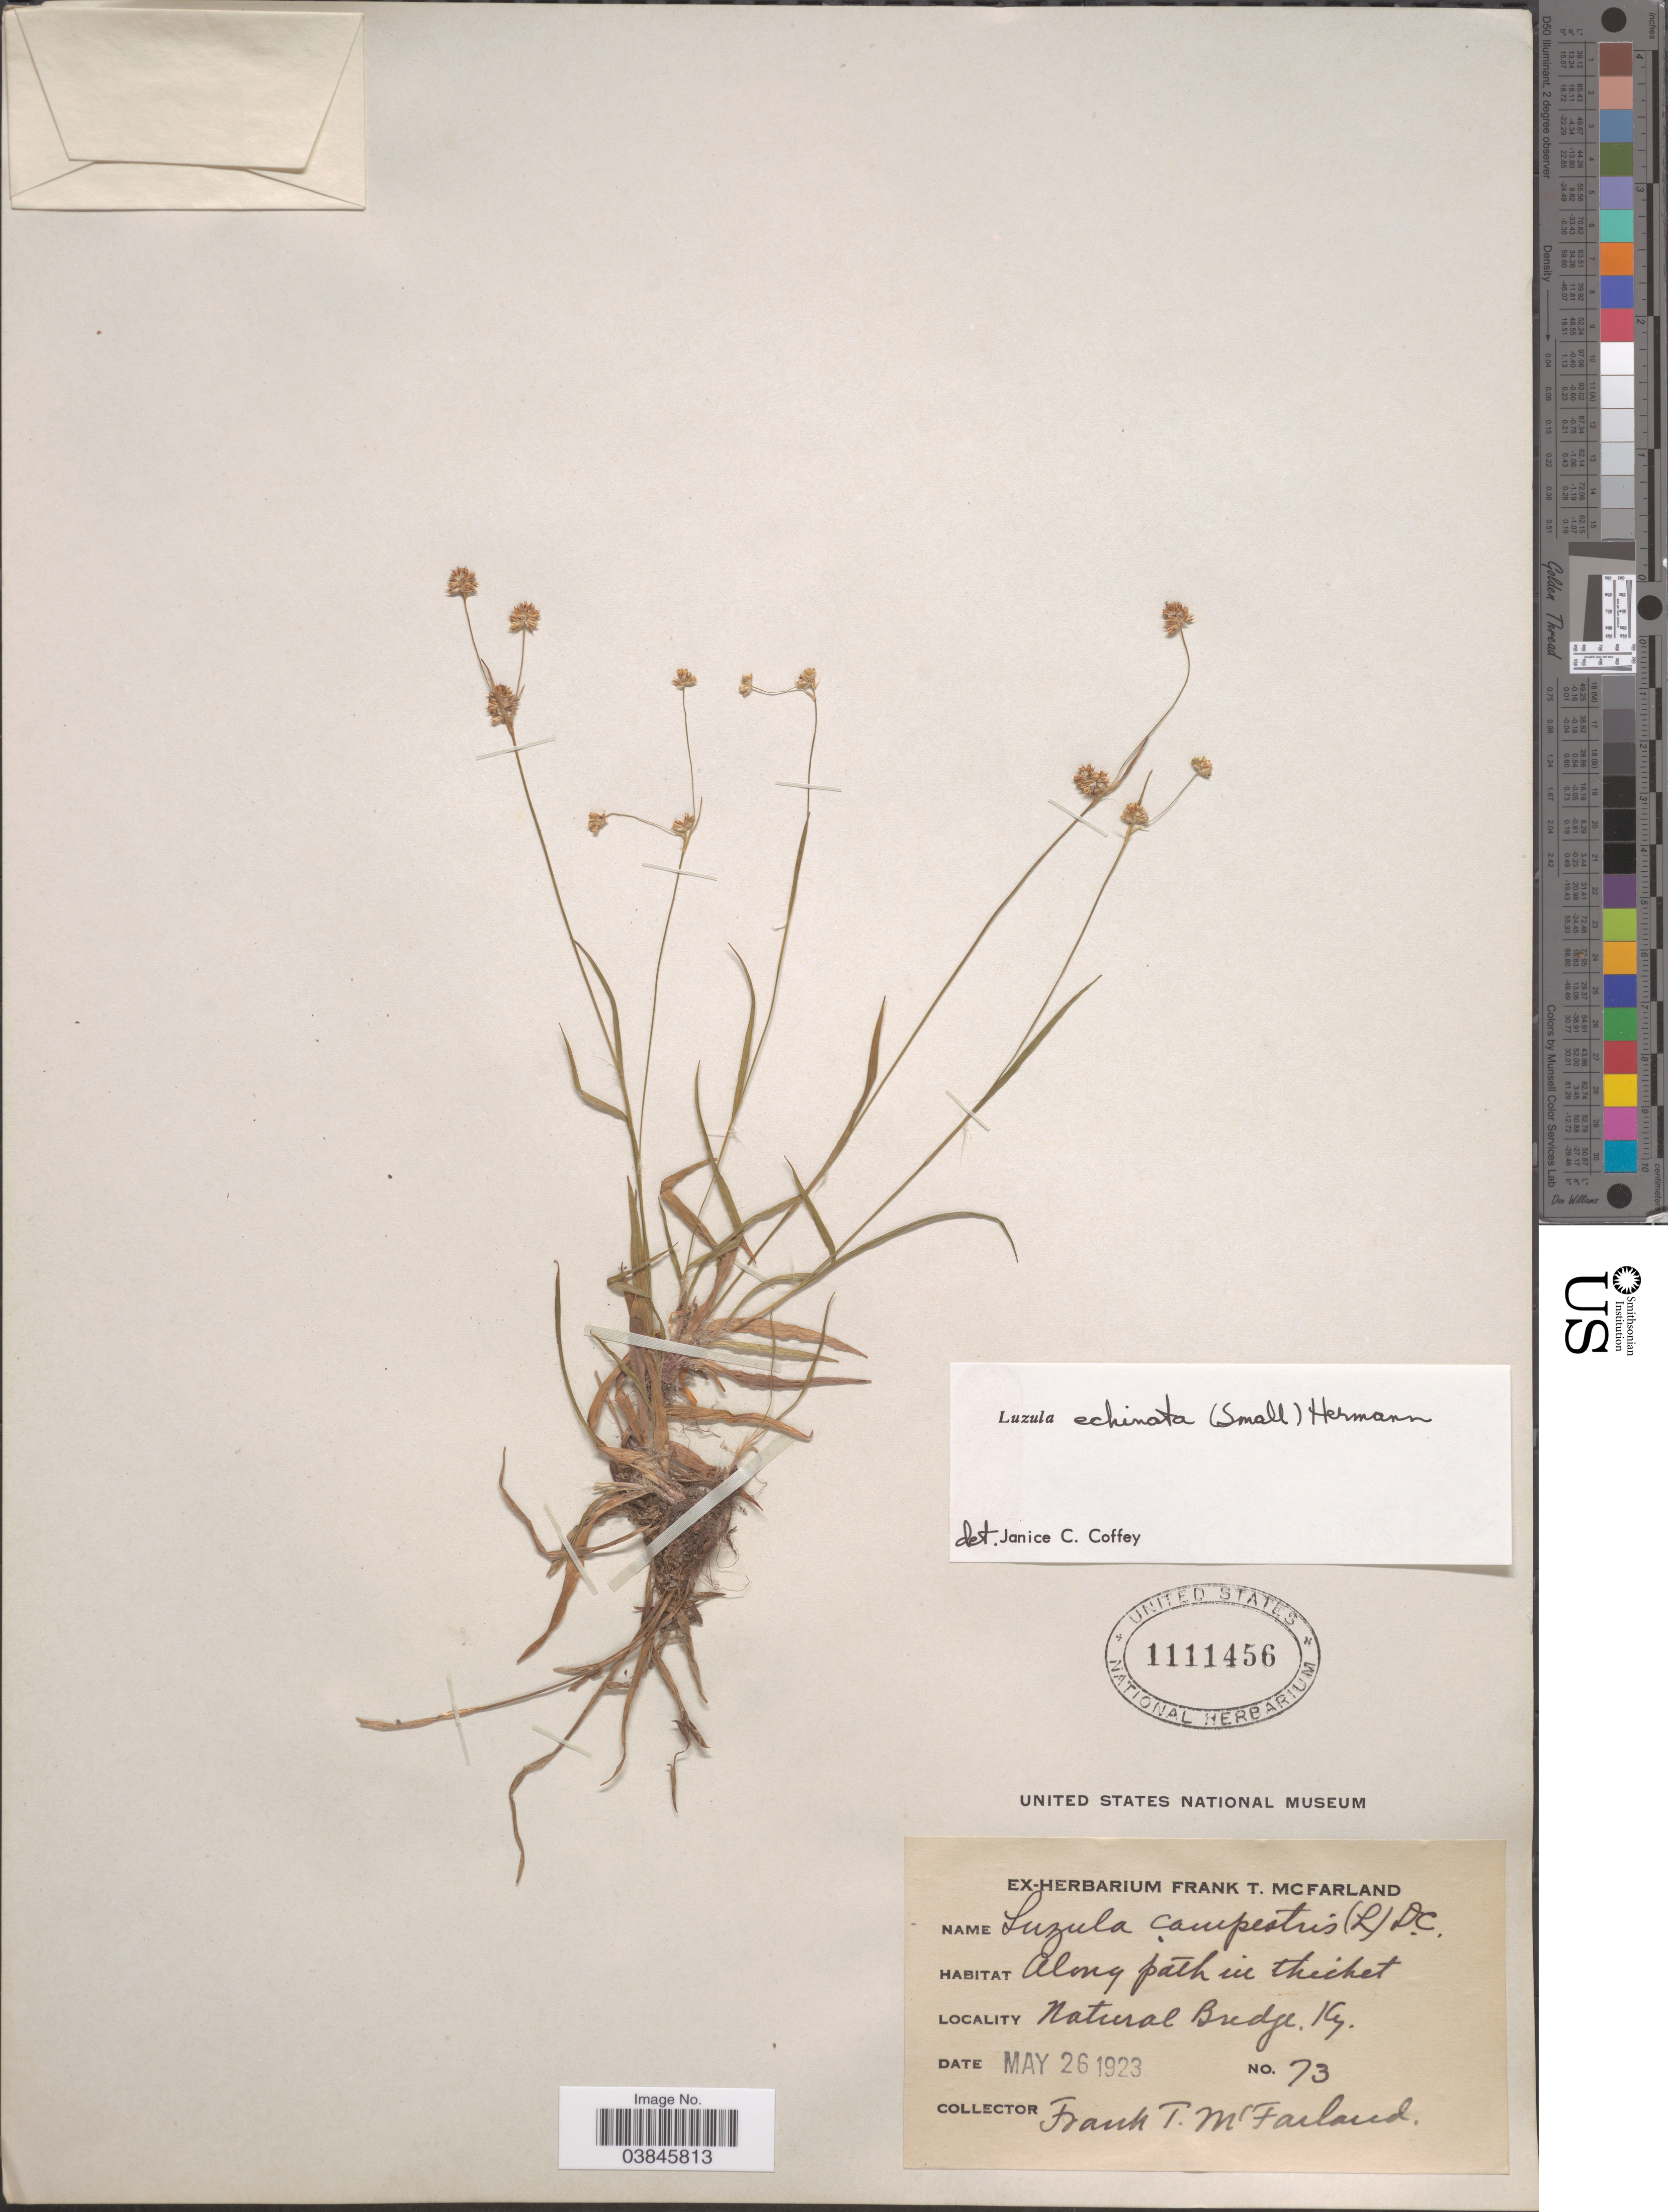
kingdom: Plantae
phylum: Tracheophyta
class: Liliopsida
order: Poales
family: Juncaceae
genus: Luzula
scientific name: Luzula echinata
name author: (Small) F.J. Herm.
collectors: F. McFarland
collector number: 73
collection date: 1923-05-26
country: United States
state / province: Kentucky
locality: In thicket. Natural Bridge.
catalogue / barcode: US 1111456